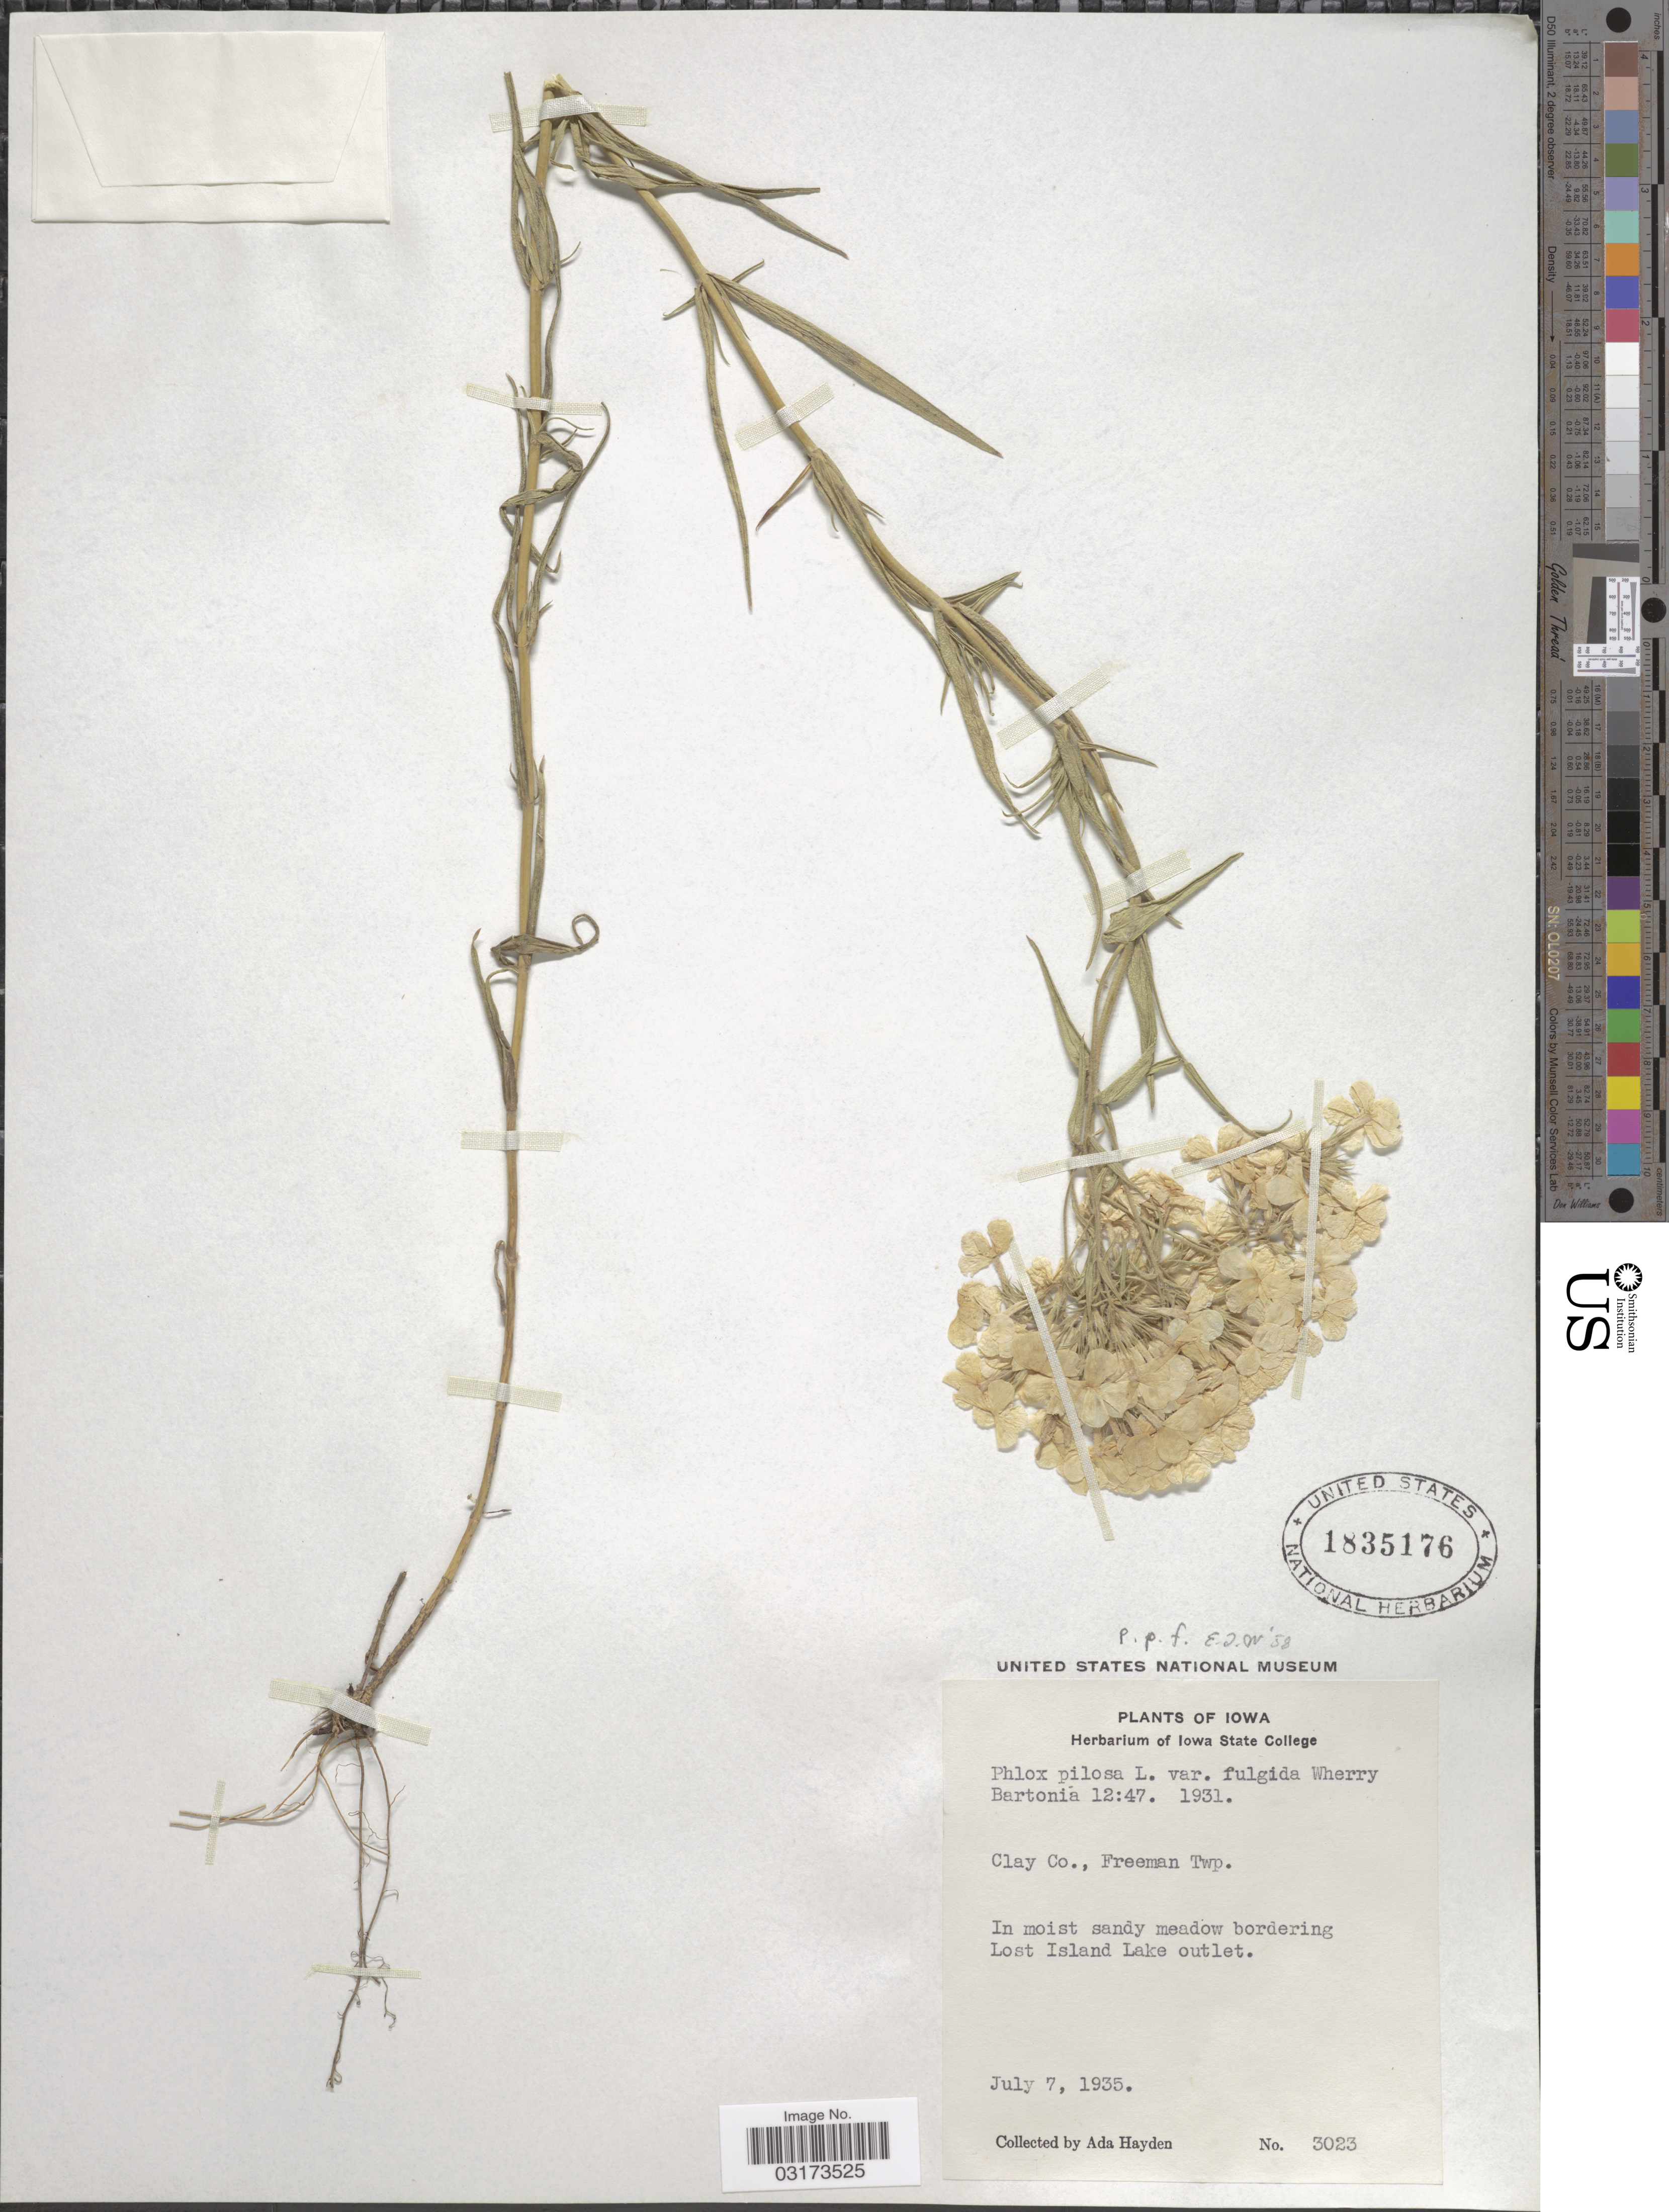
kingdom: Plantae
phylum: Tracheophyta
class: Magnoliopsida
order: Ericales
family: Polemoniaceae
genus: Phlox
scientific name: Phlox pilosa subsp. fulgida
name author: (Wherry) Wherry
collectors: Ada Hayden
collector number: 3023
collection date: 1935-07-07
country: United States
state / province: Iowa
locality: Clay Co., Freeman Twp. In moist sandy meadow bordering Los Island Lake outlet.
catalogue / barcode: US 1835176